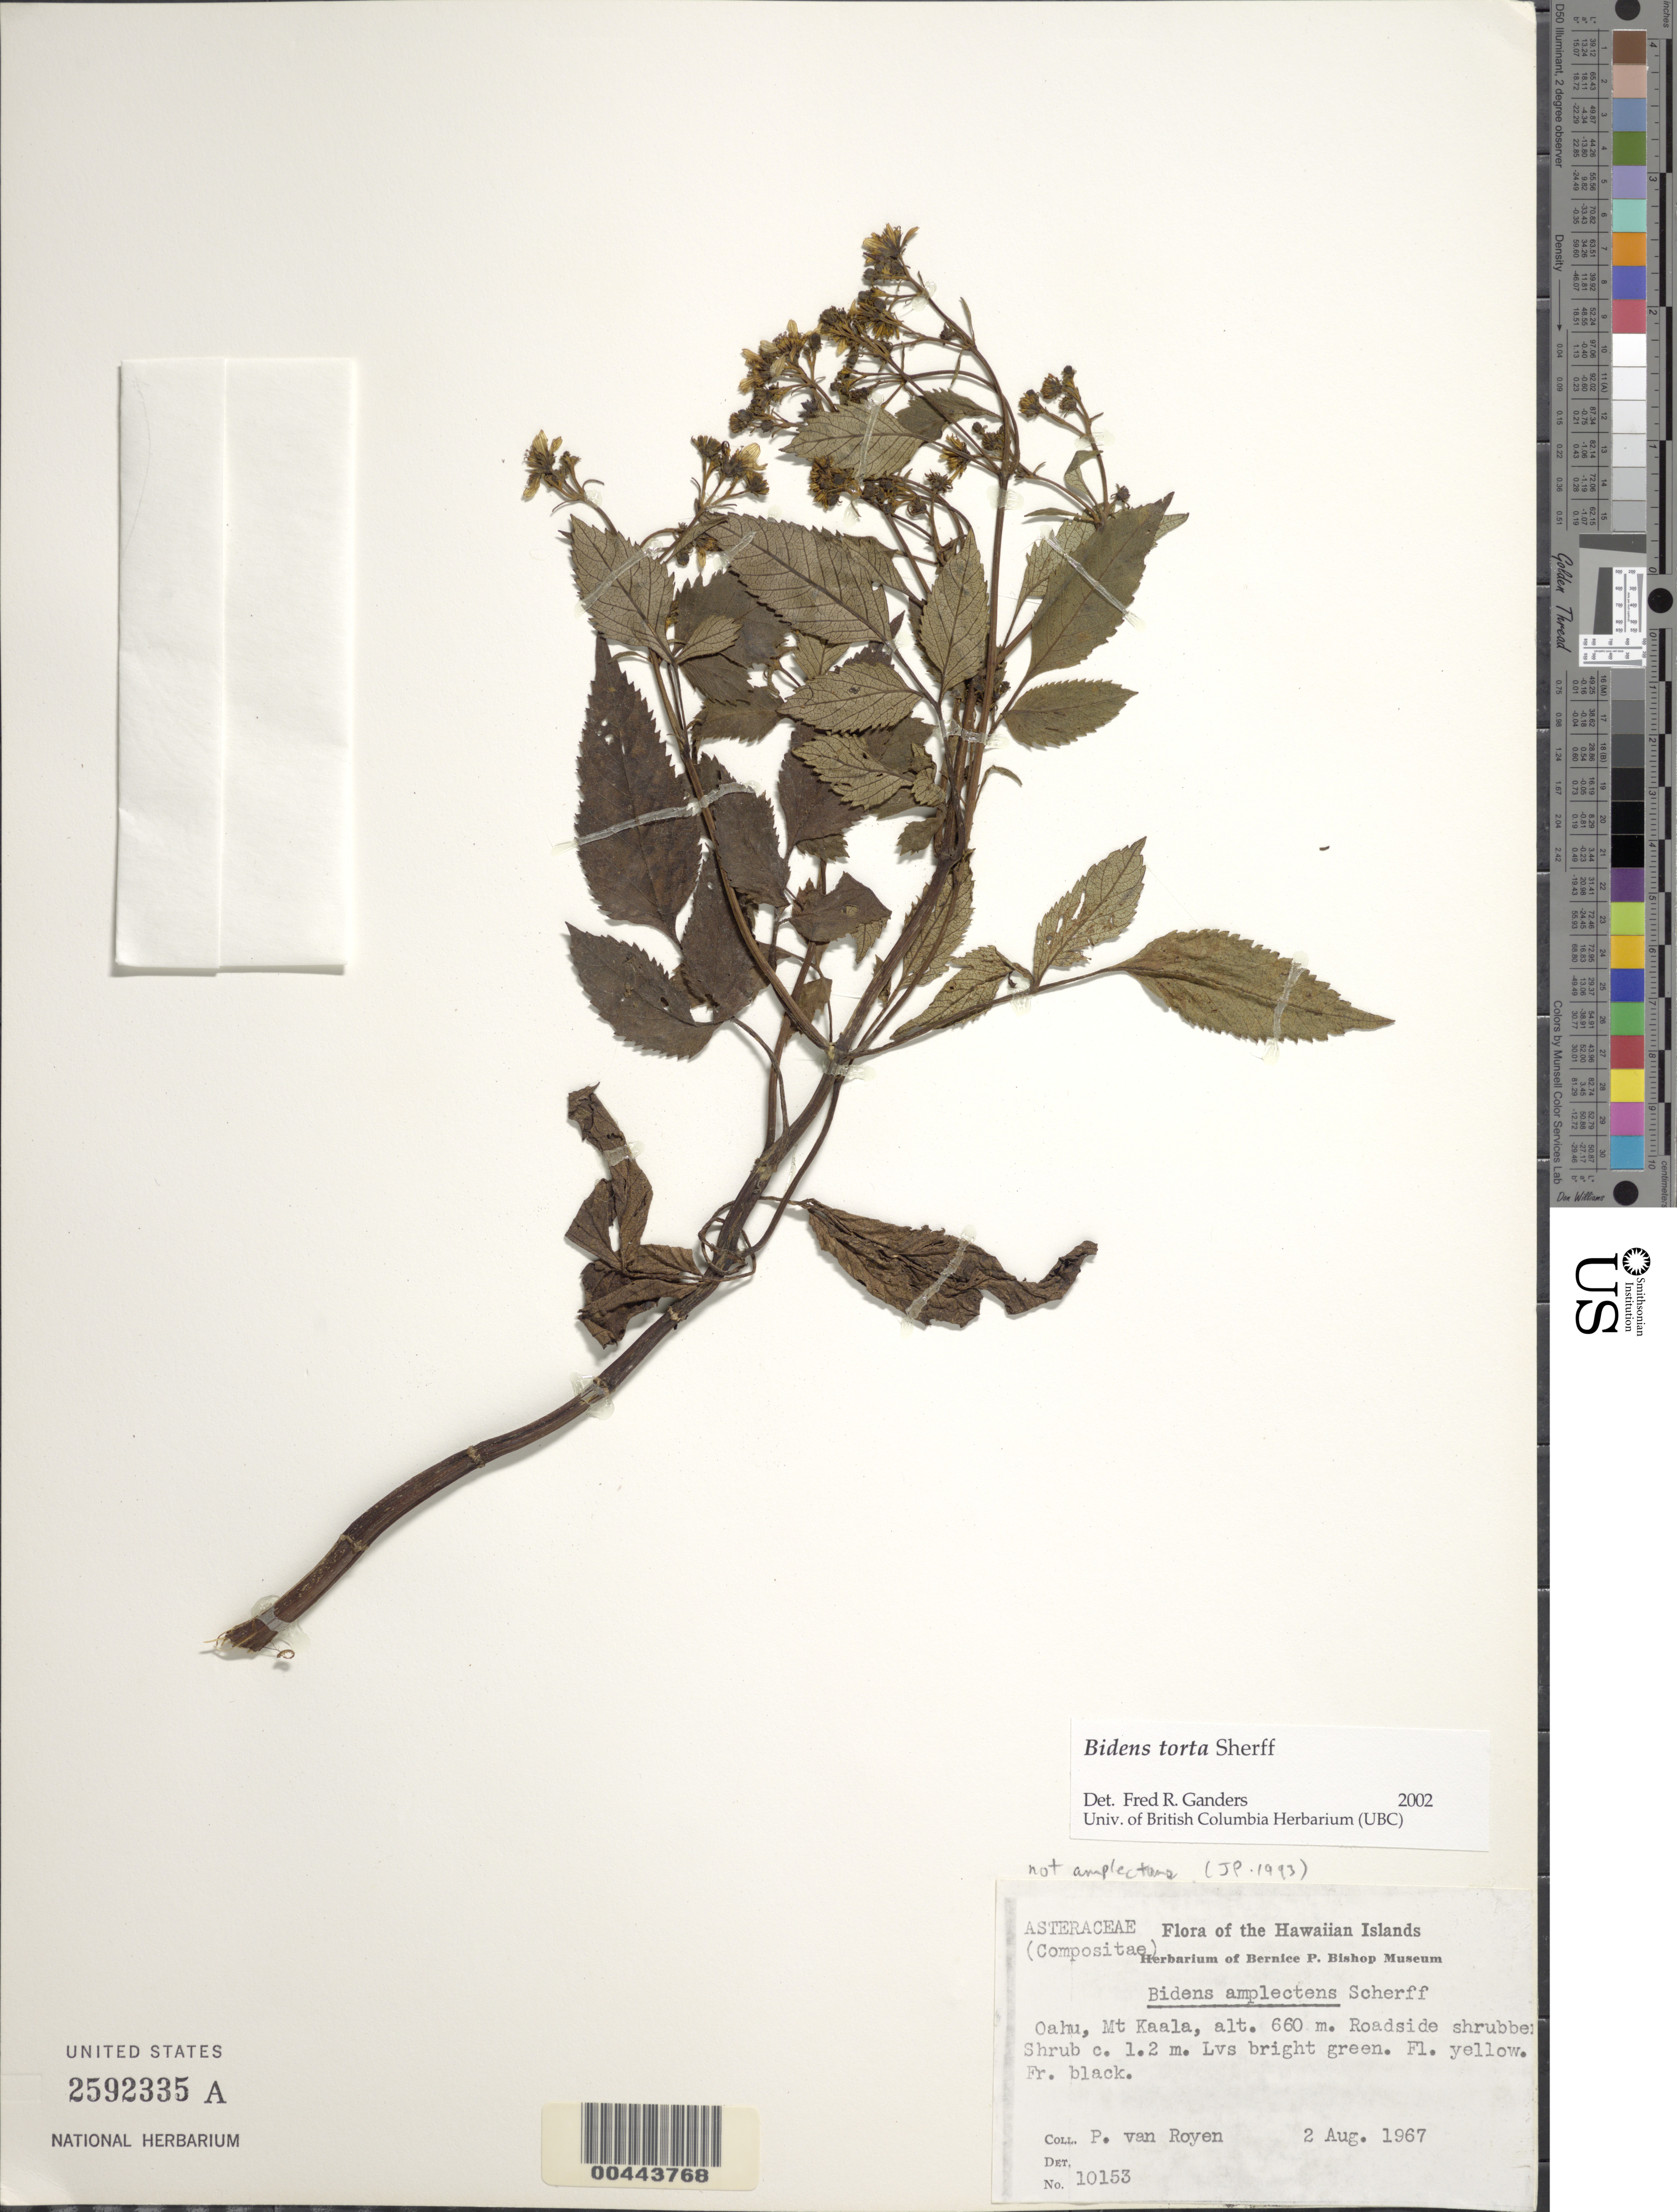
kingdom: Plantae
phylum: Tracheophyta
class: Magnoliopsida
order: Asterales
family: Asteraceae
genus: Bidens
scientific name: Bidens torta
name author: Sherff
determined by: Ganders, F. R.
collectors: P. van Royen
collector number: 10153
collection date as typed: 2 Aug 1967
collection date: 1967-08-02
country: United States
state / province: Hawaii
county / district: Honolulu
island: Oahu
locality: Mount Kaala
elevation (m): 660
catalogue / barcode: US 2592335A